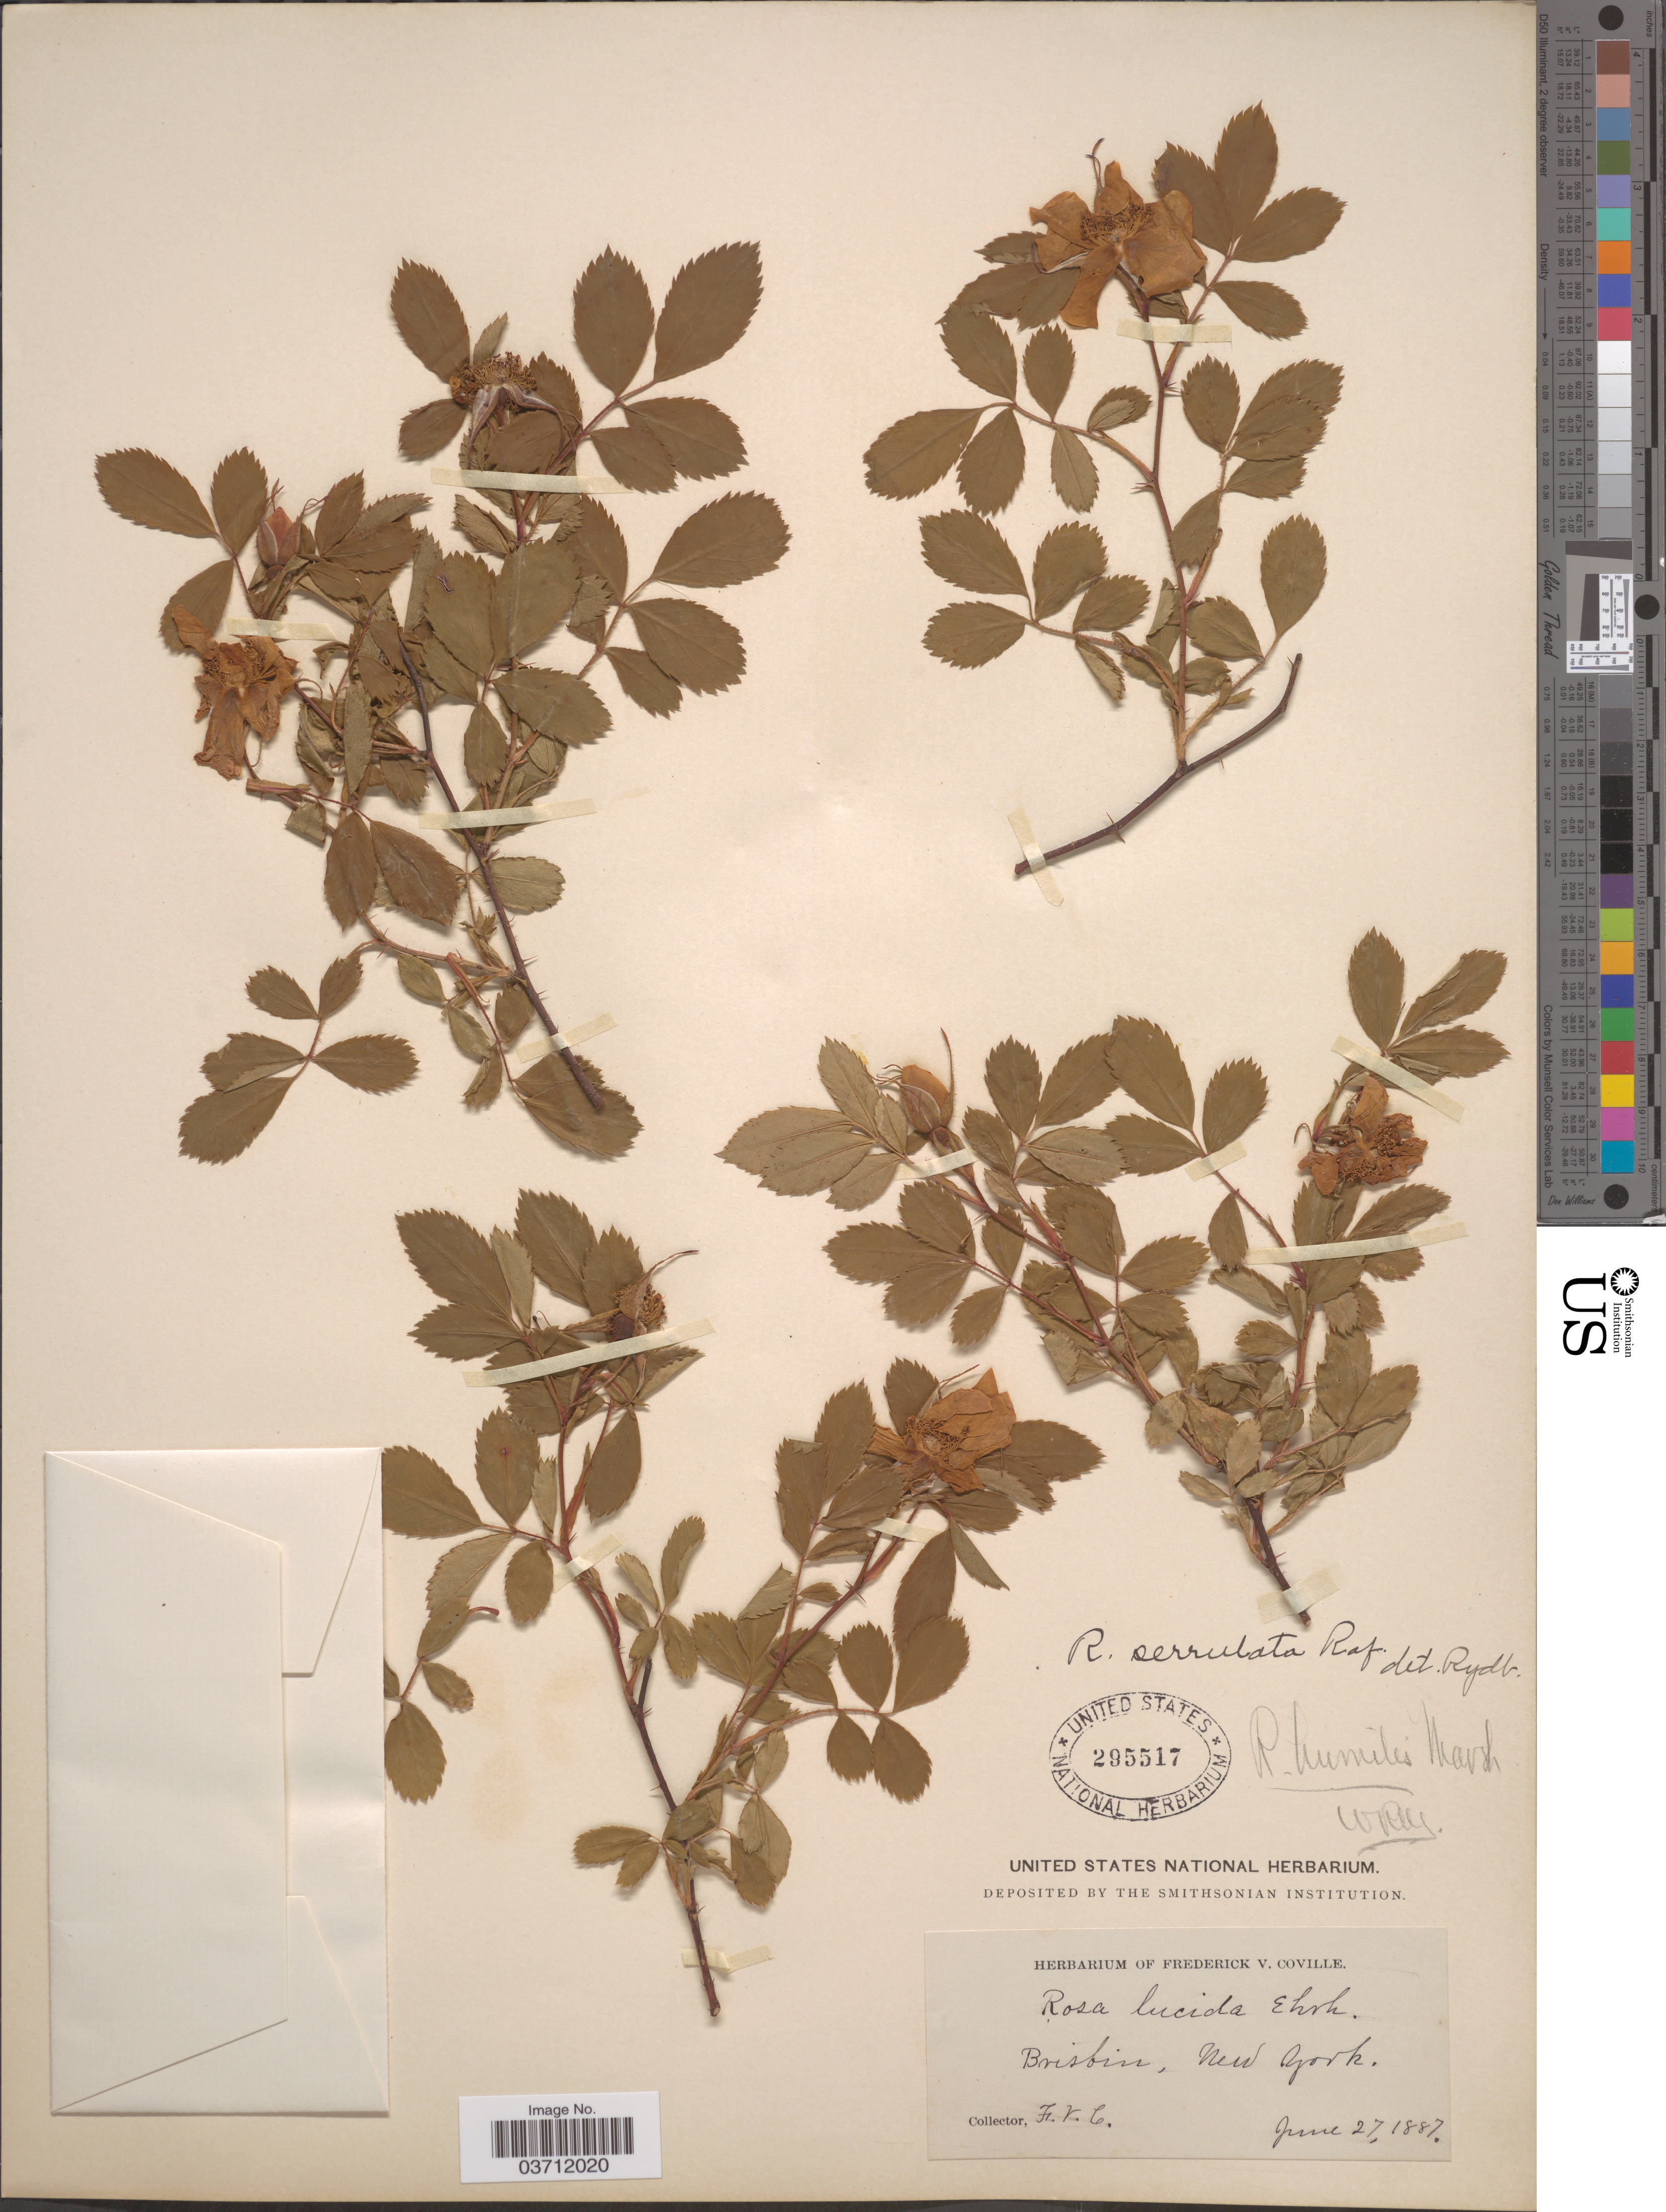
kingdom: Plantae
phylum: Tracheophyta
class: Magnoliopsida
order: Rosales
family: Rosaceae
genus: Rosa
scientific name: Rosa serrulata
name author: Raf.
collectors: F. V. Coville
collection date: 1887-06-27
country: United States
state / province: New York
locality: Brisbin.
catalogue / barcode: US 295517